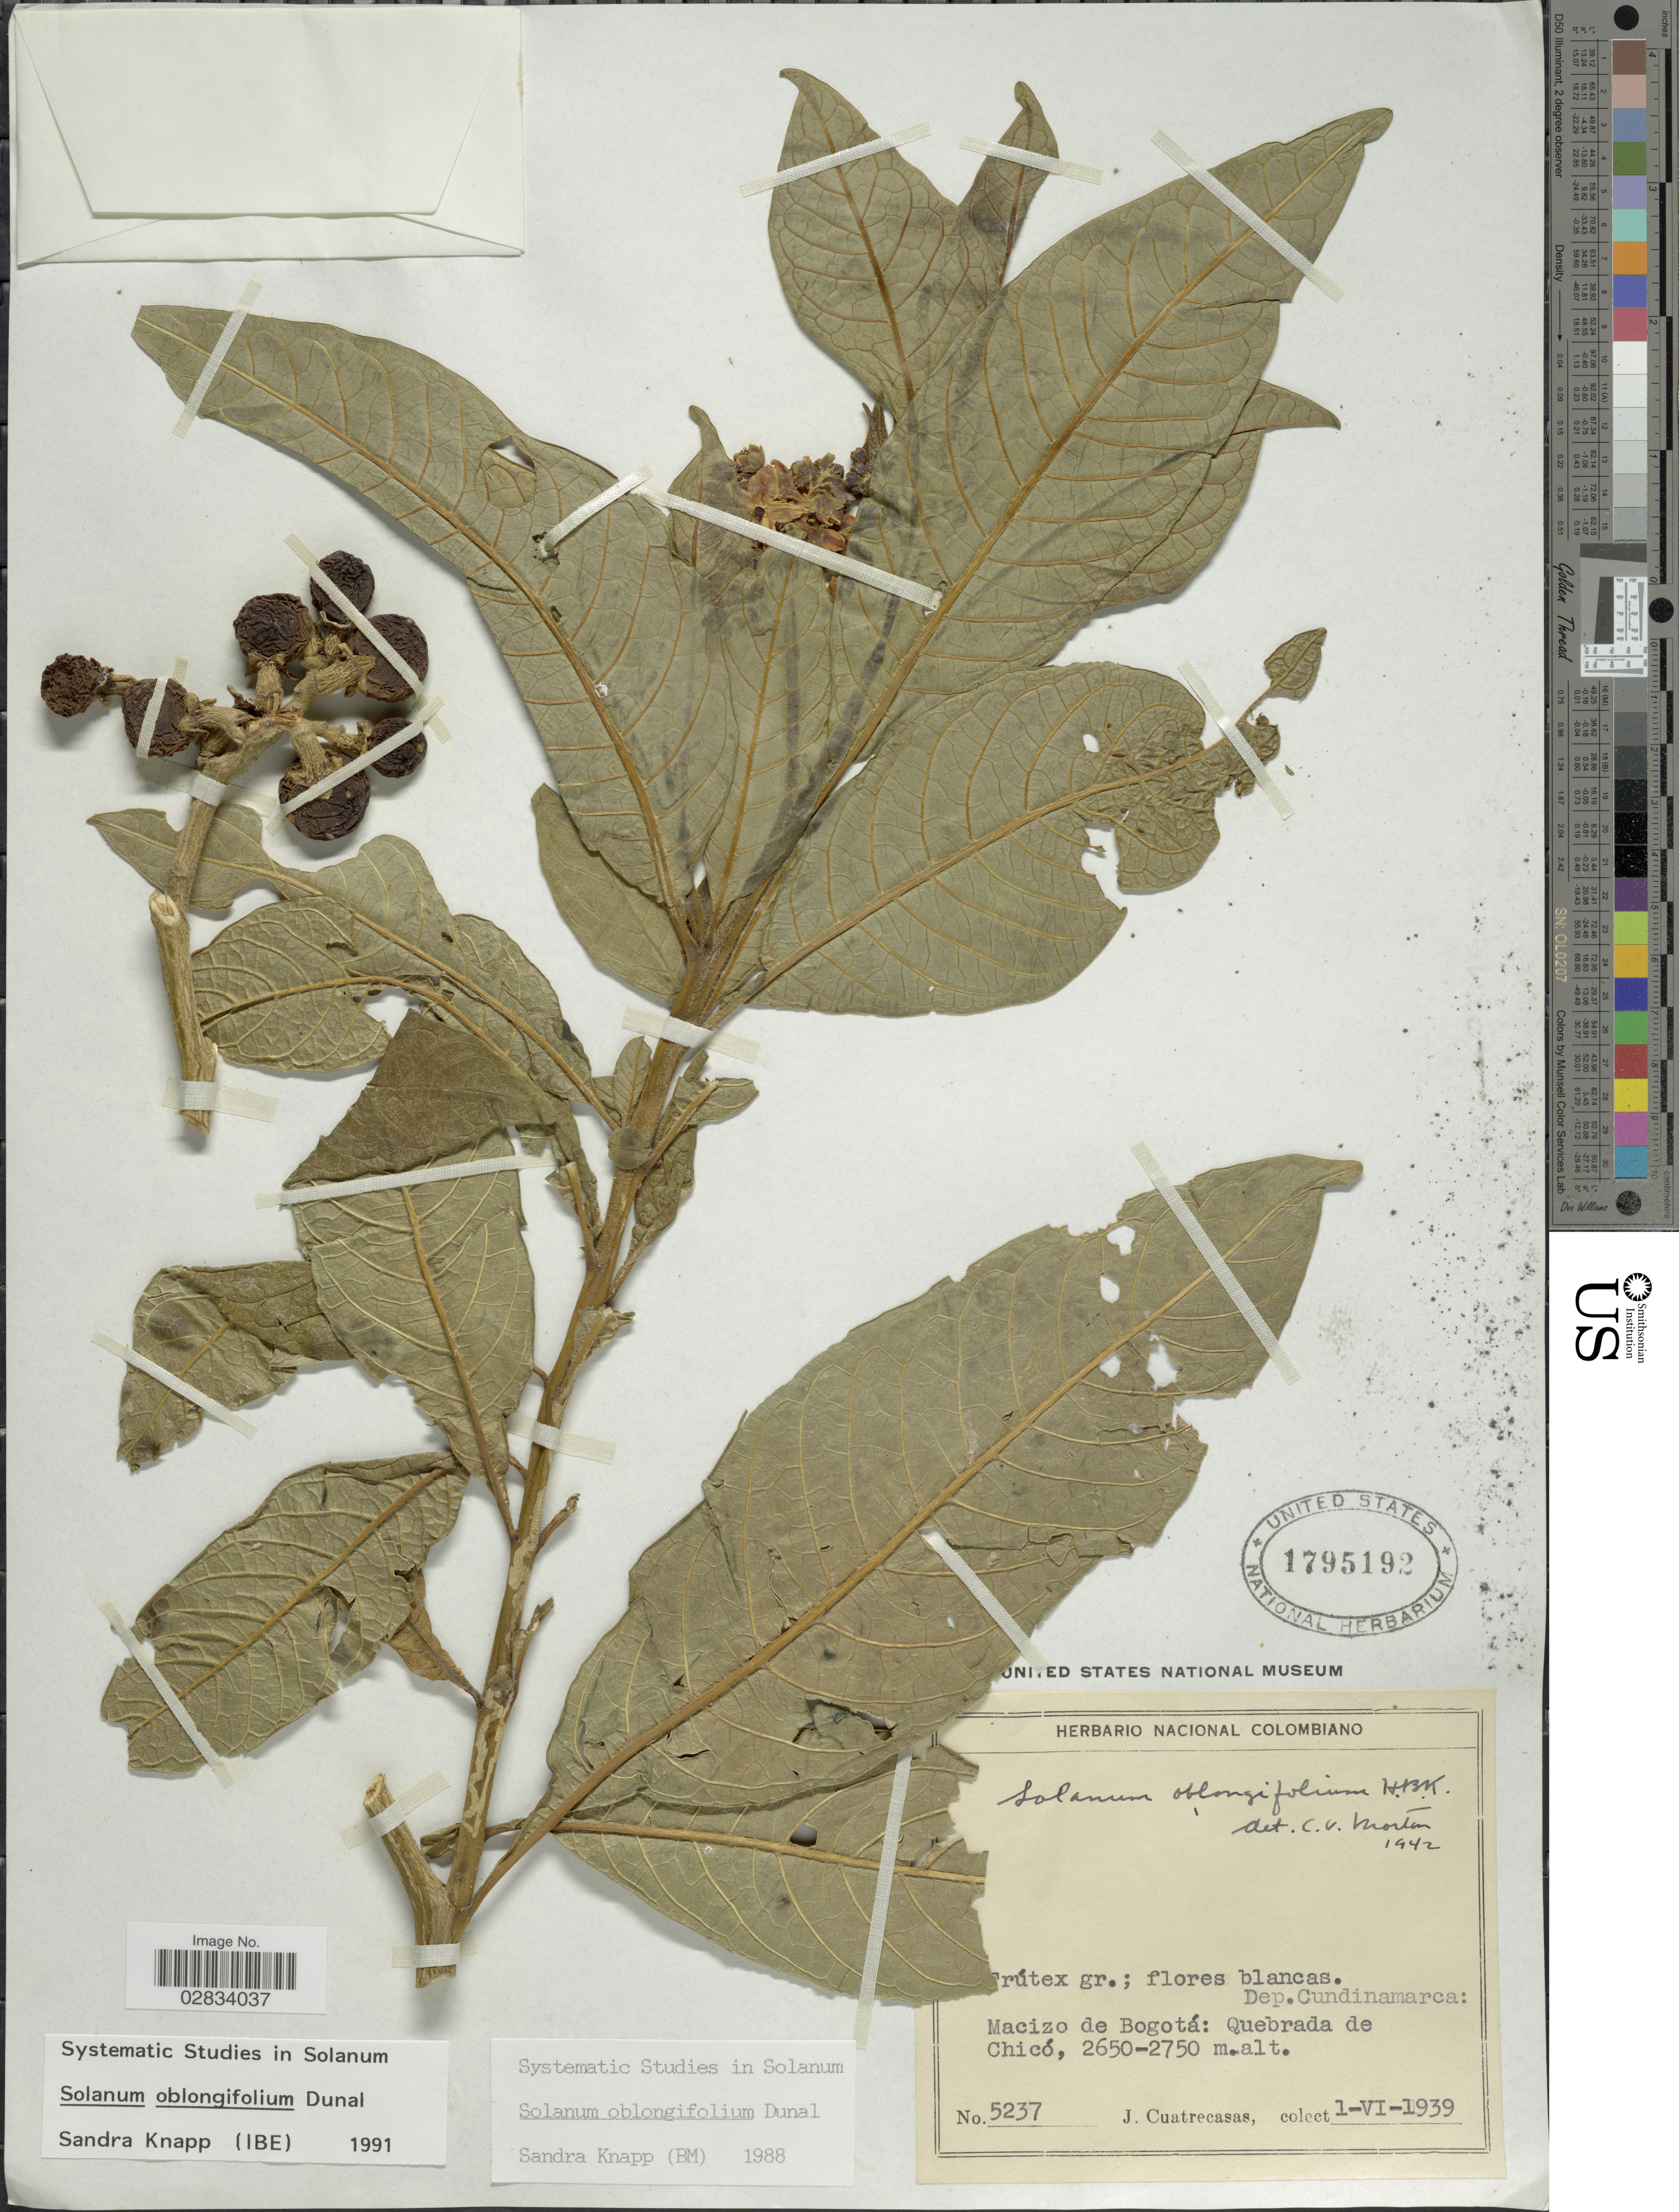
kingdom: Plantae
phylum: Tracheophyta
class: Magnoliopsida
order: Solanales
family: Solanaceae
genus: Solanum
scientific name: Solanum oblongifolium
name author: Duval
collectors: J. Cuatrecasas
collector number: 5237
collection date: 1939-06-01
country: Colombia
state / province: Bogota D.C.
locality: Macizo de Bogotá: Quebrada de Chicó. Dep. Cundinamarca.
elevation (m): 2650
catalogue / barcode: US 1795192